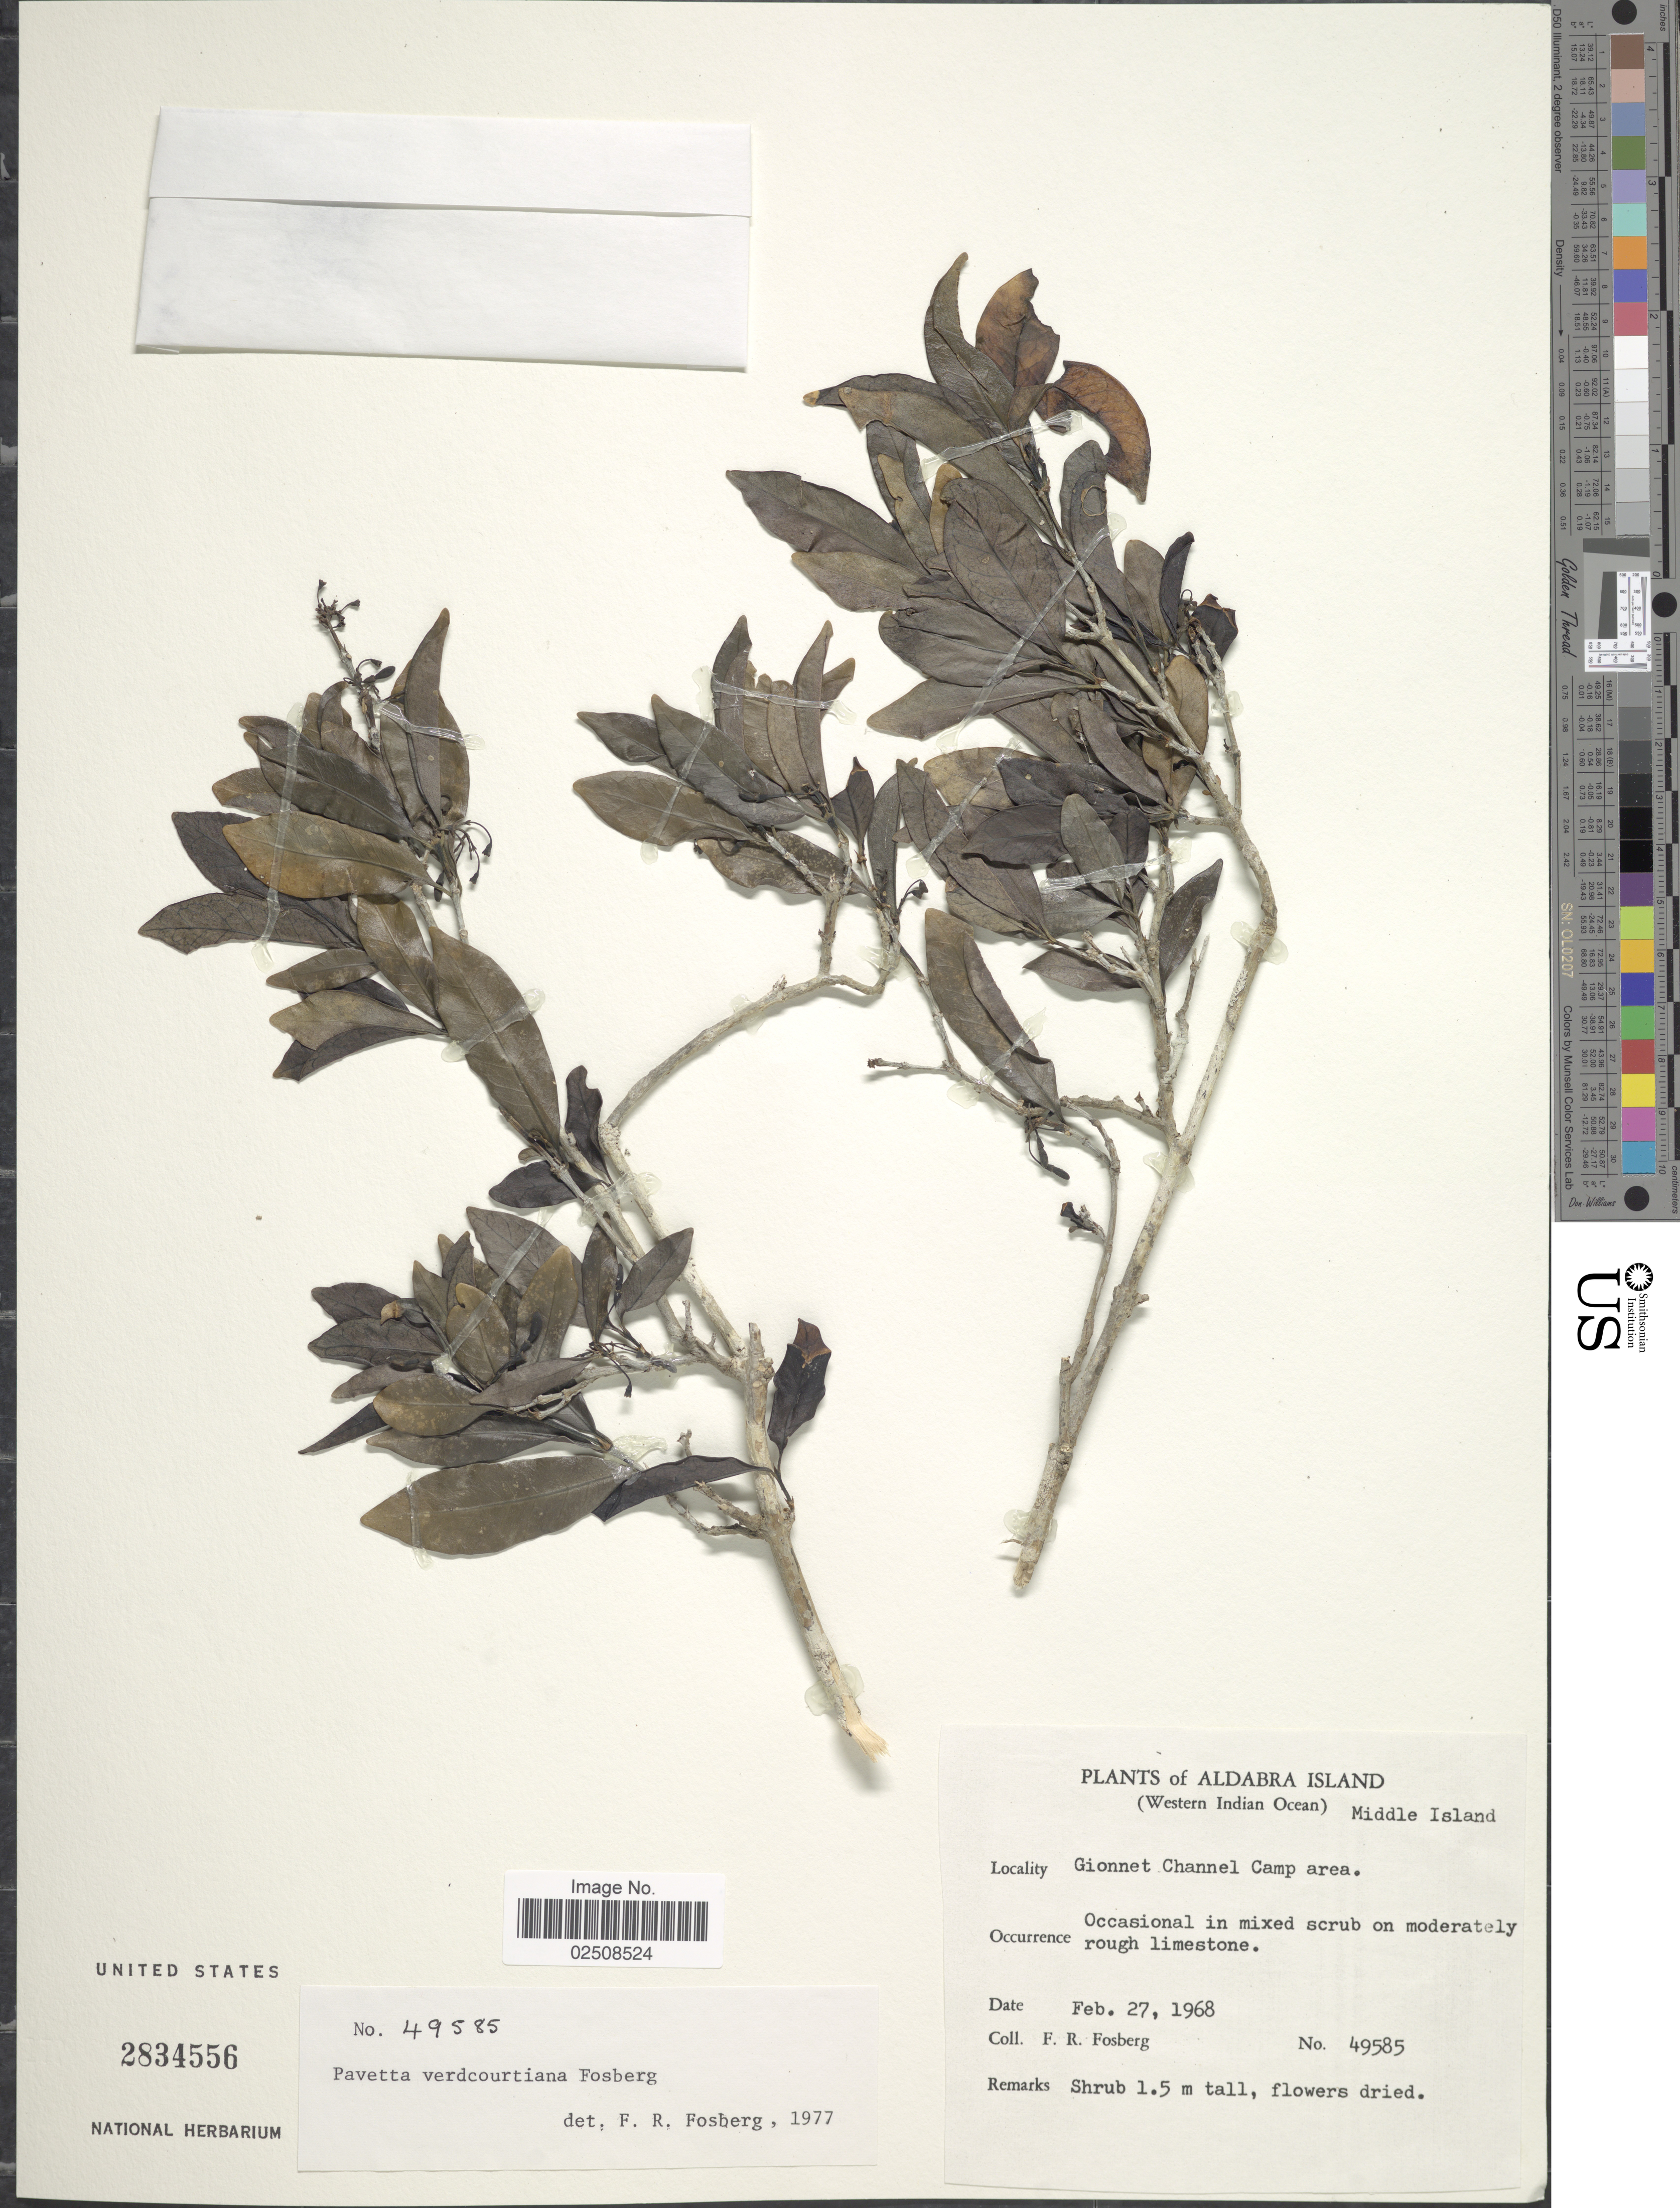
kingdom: Plantae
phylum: Tracheophyta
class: Magnoliopsida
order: Gentianales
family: Rubiaceae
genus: Tarenna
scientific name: Tarenna madagascariensis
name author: (Ten.) I.M. Turner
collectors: F. R. Fosberg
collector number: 49585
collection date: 1968-02-27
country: Seychelles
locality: Aldabra Island. (Western Indian Ocean). Middle Island. Gionnet Channel Camp area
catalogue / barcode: US 2834556